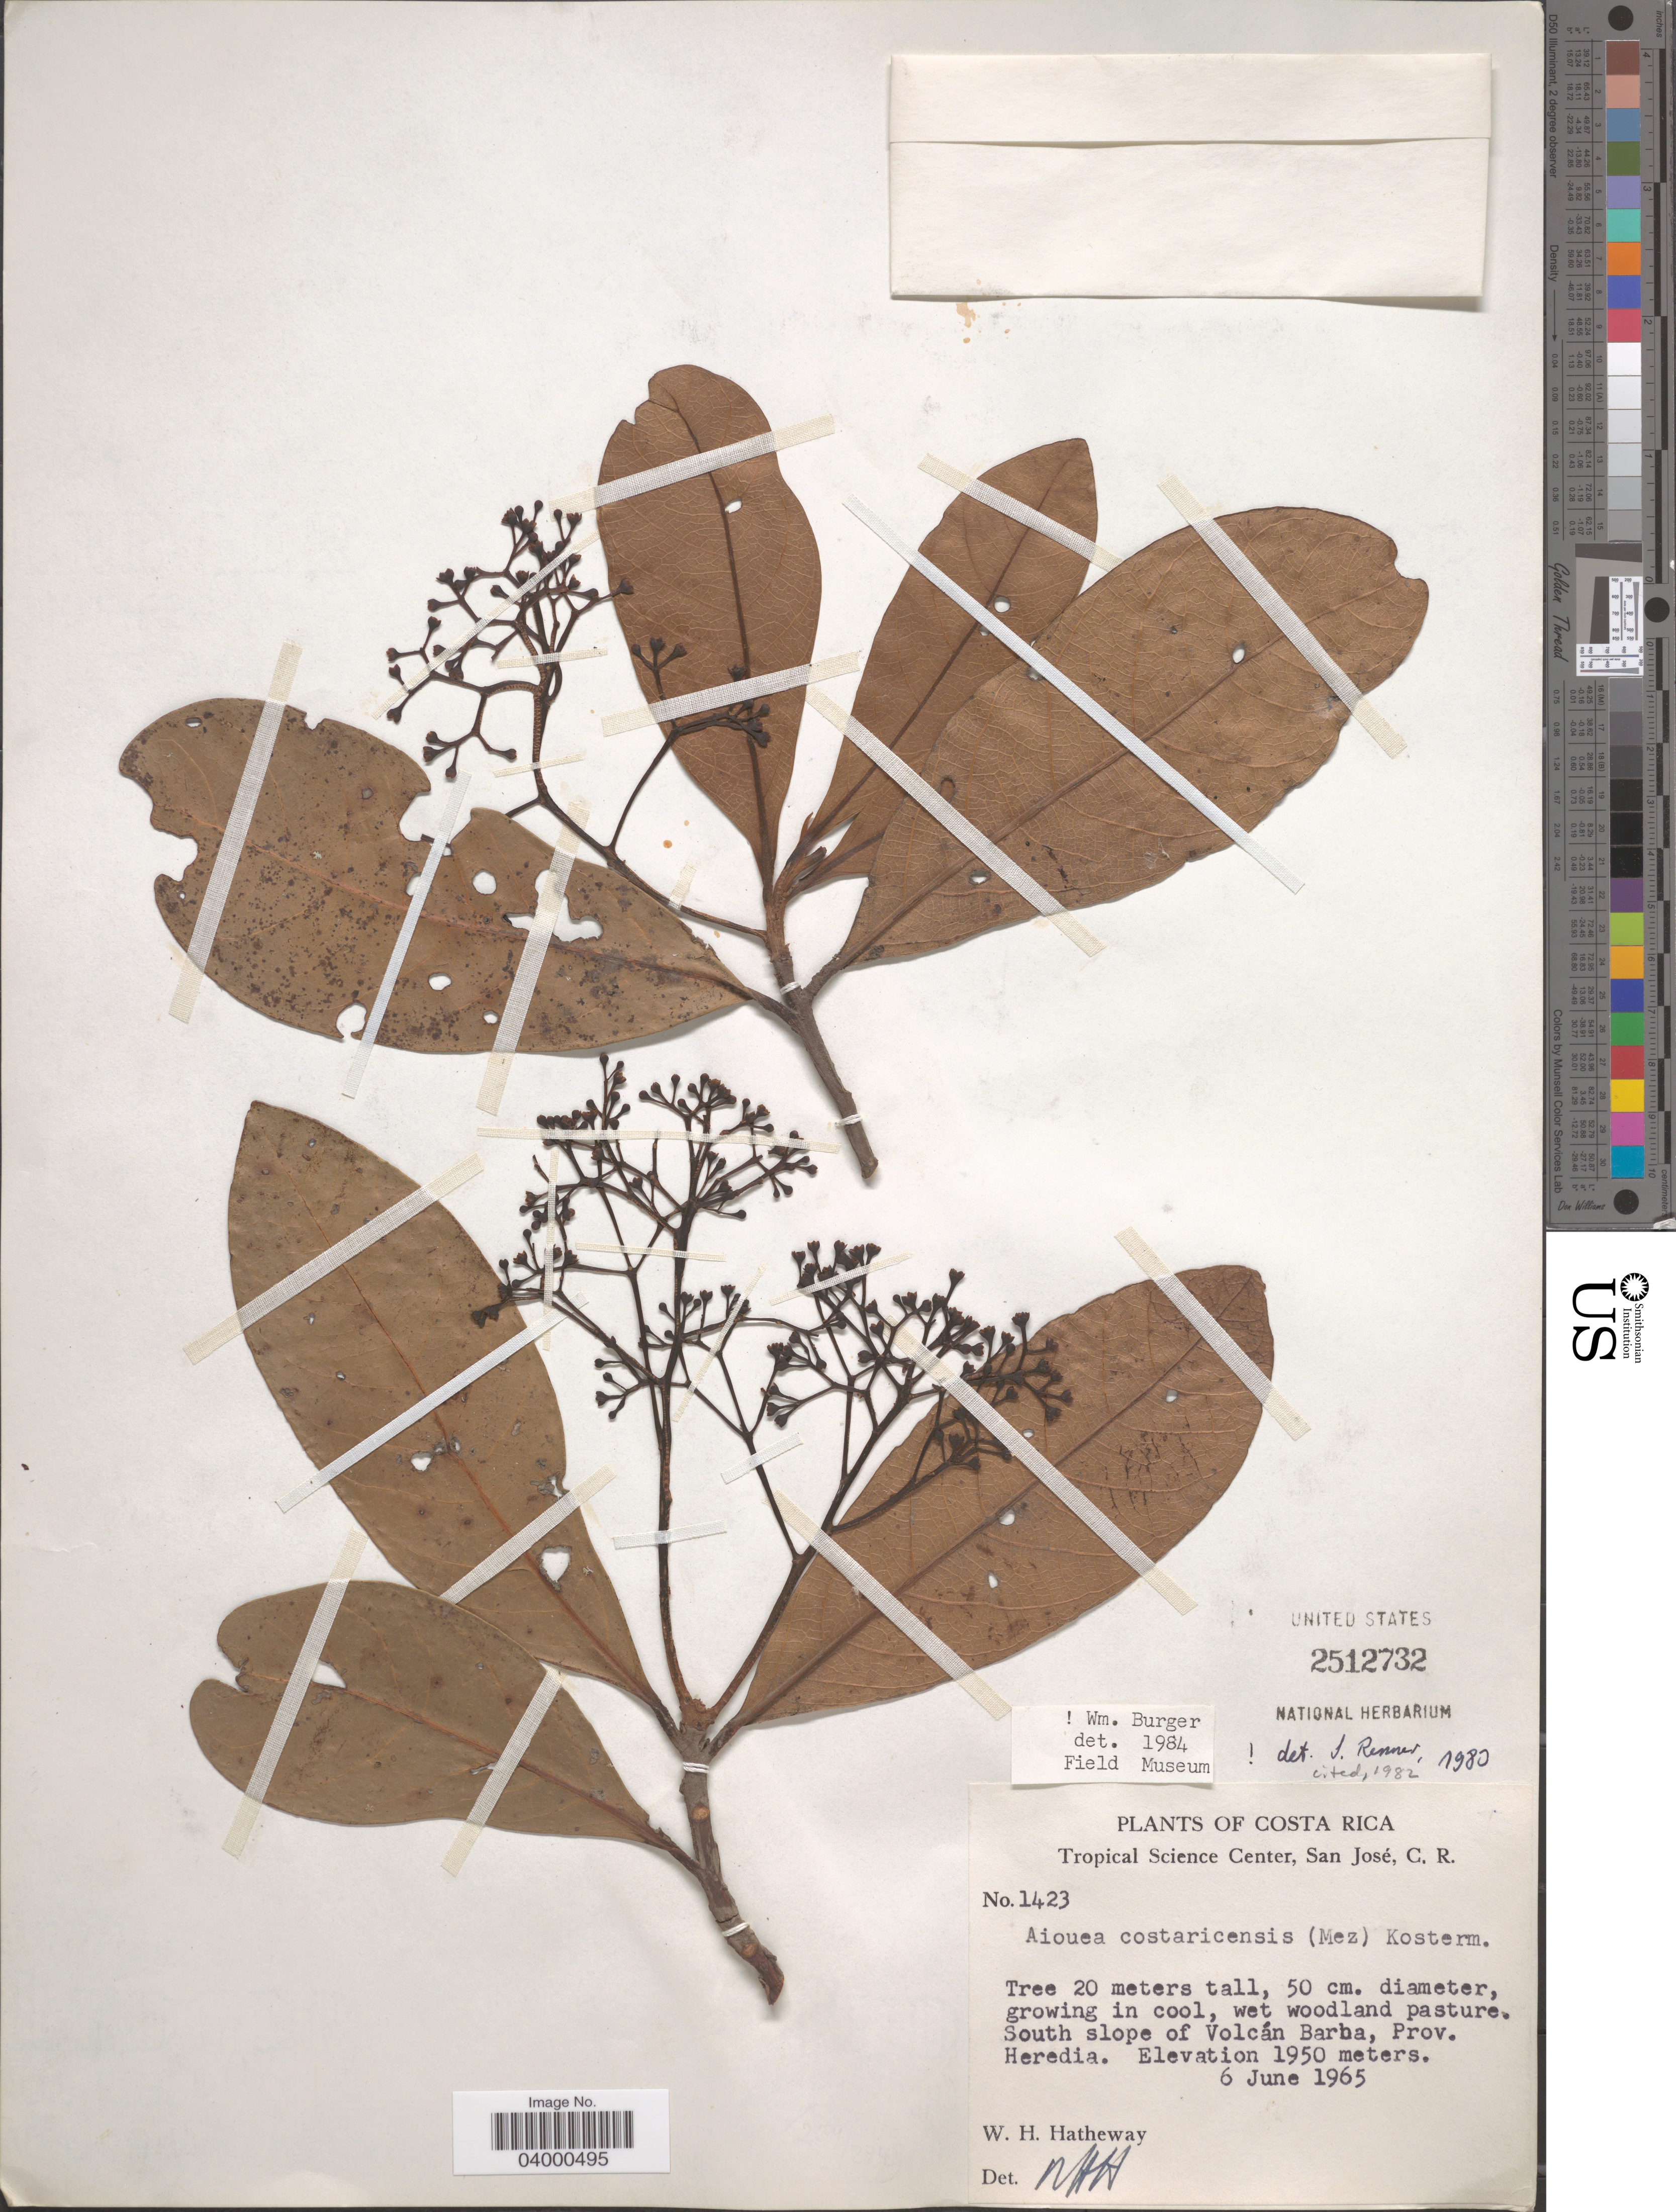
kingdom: Plantae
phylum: Tracheophyta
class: Magnoliopsida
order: Laurales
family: Lauraceae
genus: Aiouea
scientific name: Aiouea costaricensis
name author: (Mez) Kosterm.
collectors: W. H. Hatheway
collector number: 1423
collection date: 1965-06-06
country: Costa Rica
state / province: San José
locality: Tropical Science Center. South slope of Volcán Barba.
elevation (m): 1950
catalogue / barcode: US 2512732